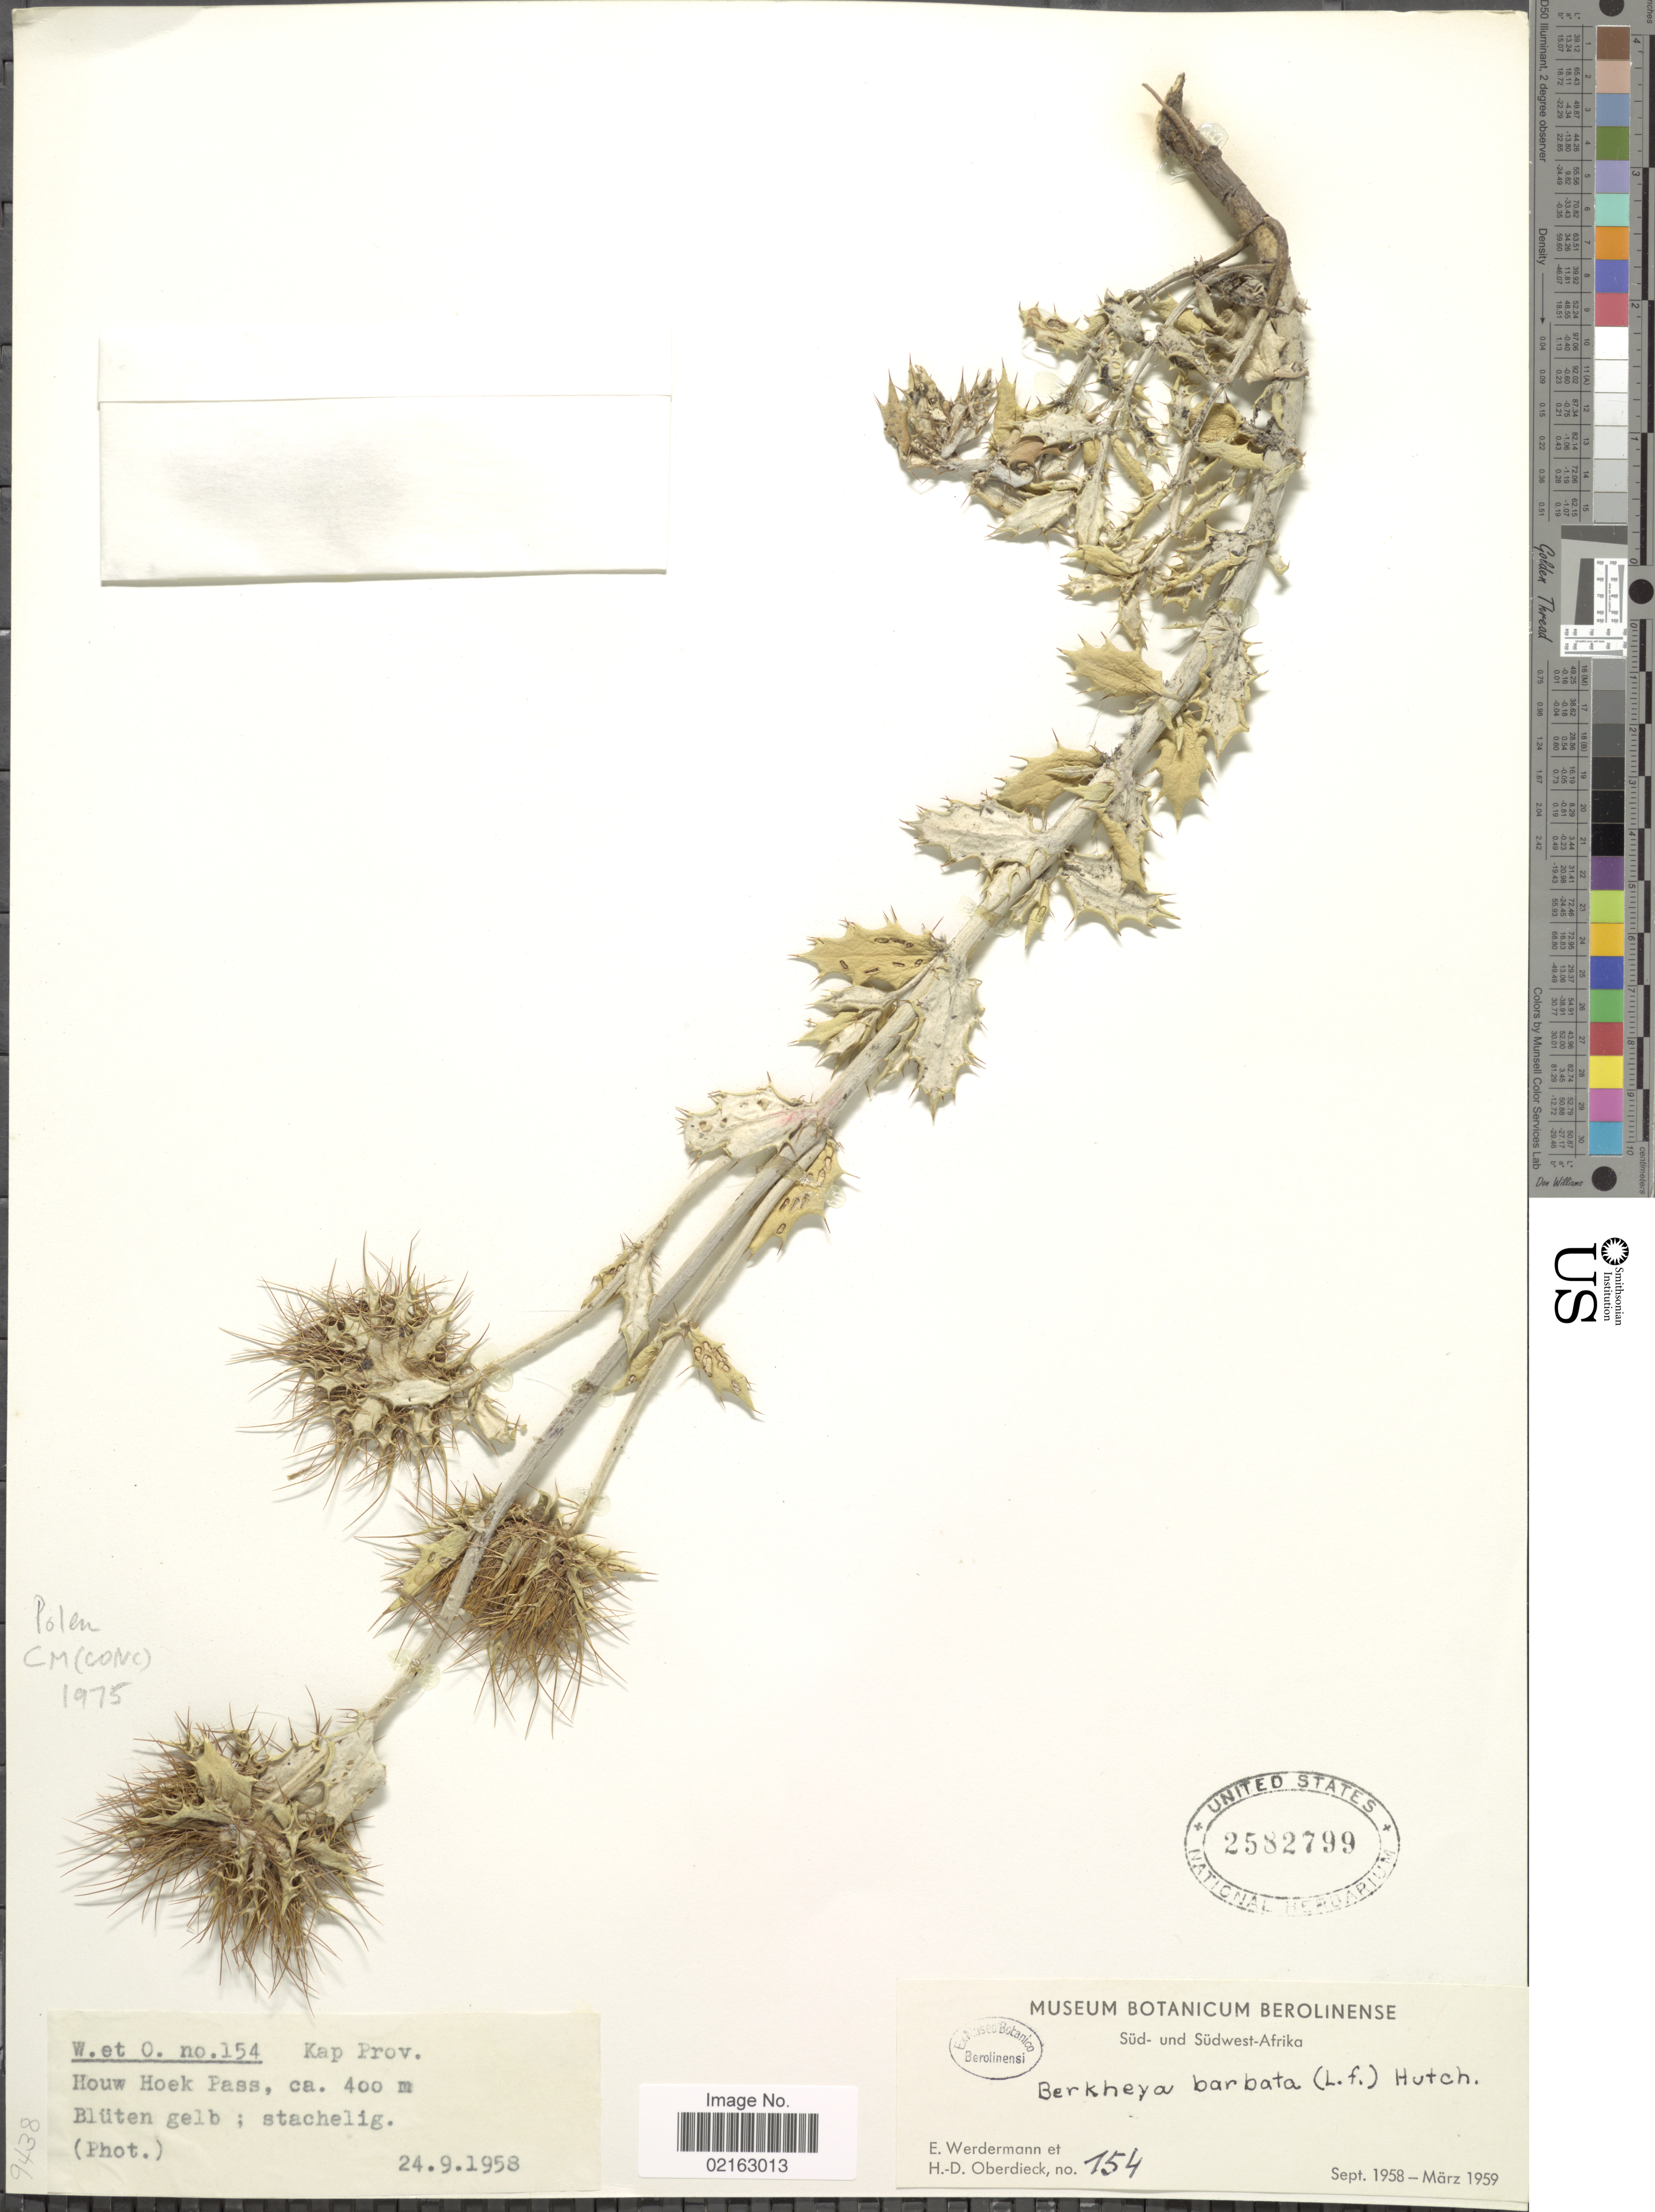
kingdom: Plantae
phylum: Tracheophyta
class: Magnoliopsida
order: Asterales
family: Asteraceae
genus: Berkheya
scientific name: Berkheya barbata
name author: (L. f.) Hutch.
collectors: E. Werdermann & H. Oberdieck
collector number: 154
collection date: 1958-09-24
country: South Africa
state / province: Western Cape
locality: Süd- und Südwest-Afrika. Kap Prov. Houw Hoek Pass.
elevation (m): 400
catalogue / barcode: US 2582799